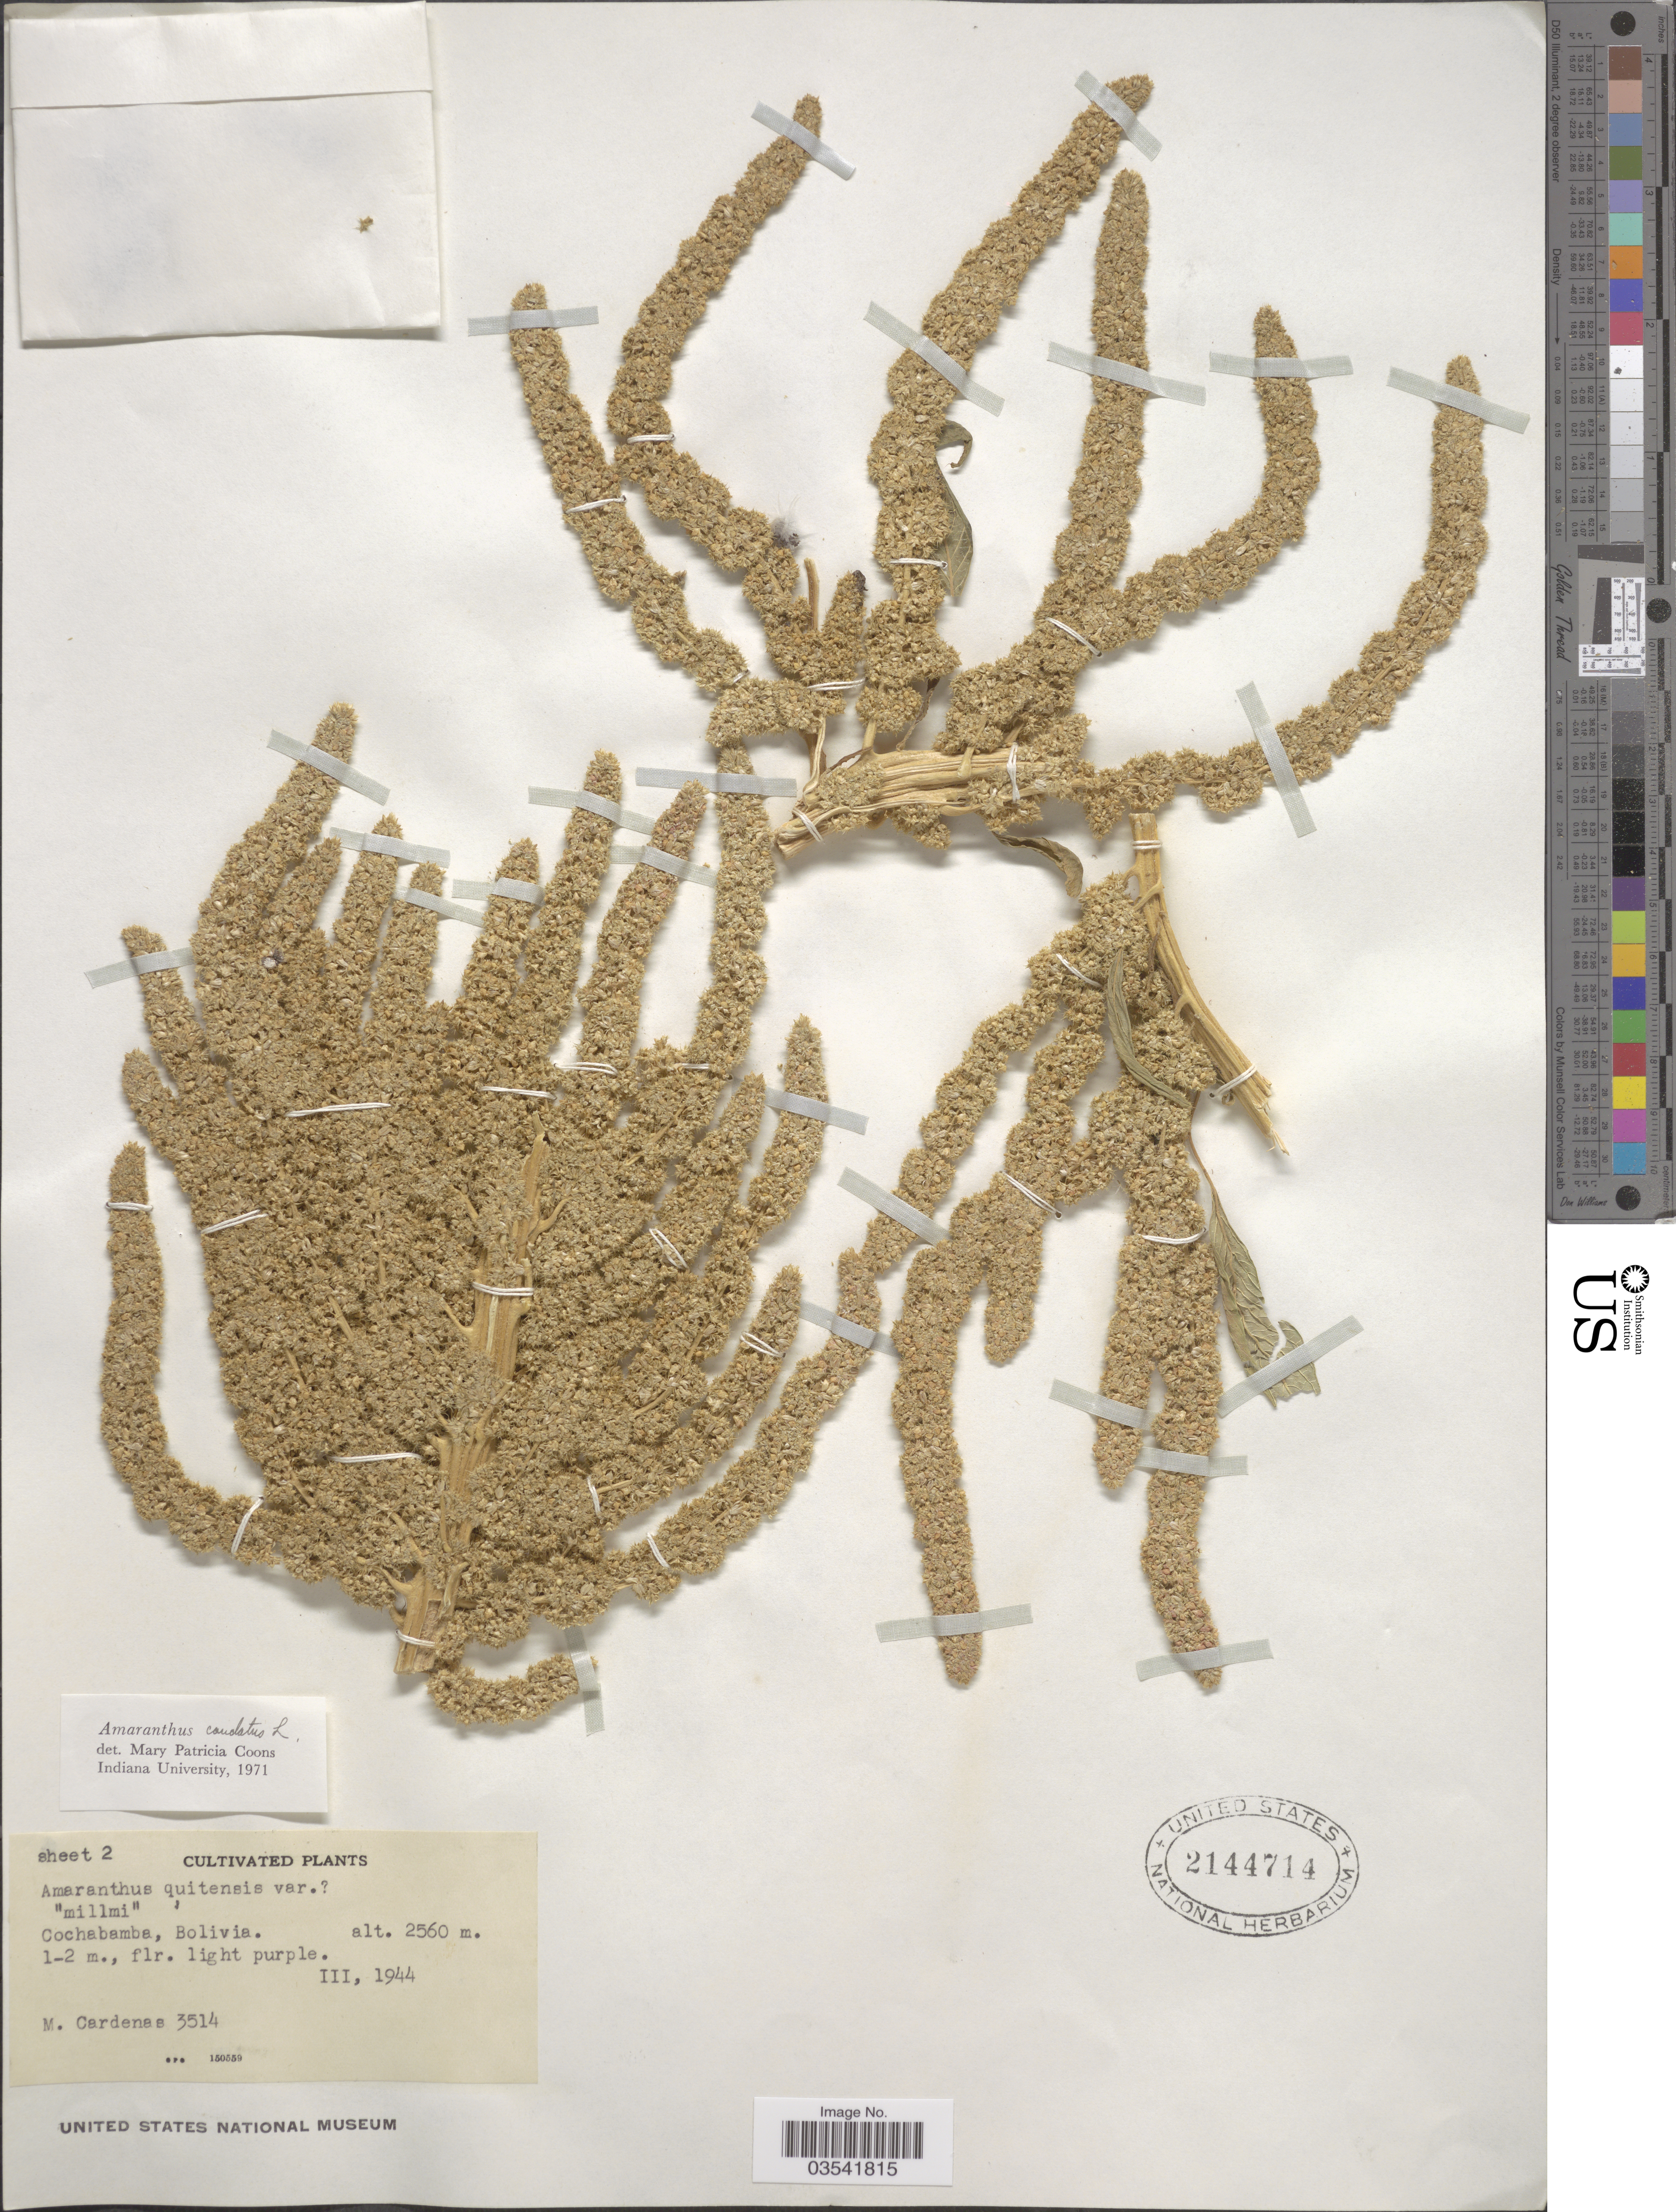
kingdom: Plantae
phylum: Tracheophyta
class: Magnoliopsida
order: Caryophyllales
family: Amaranthaceae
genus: Amaranthus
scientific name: Amaranthus caudatus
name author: L.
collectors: M. Cárdenas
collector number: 3514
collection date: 1944-03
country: Bolivia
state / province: Cochabamba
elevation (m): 2560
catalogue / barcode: US 2144714